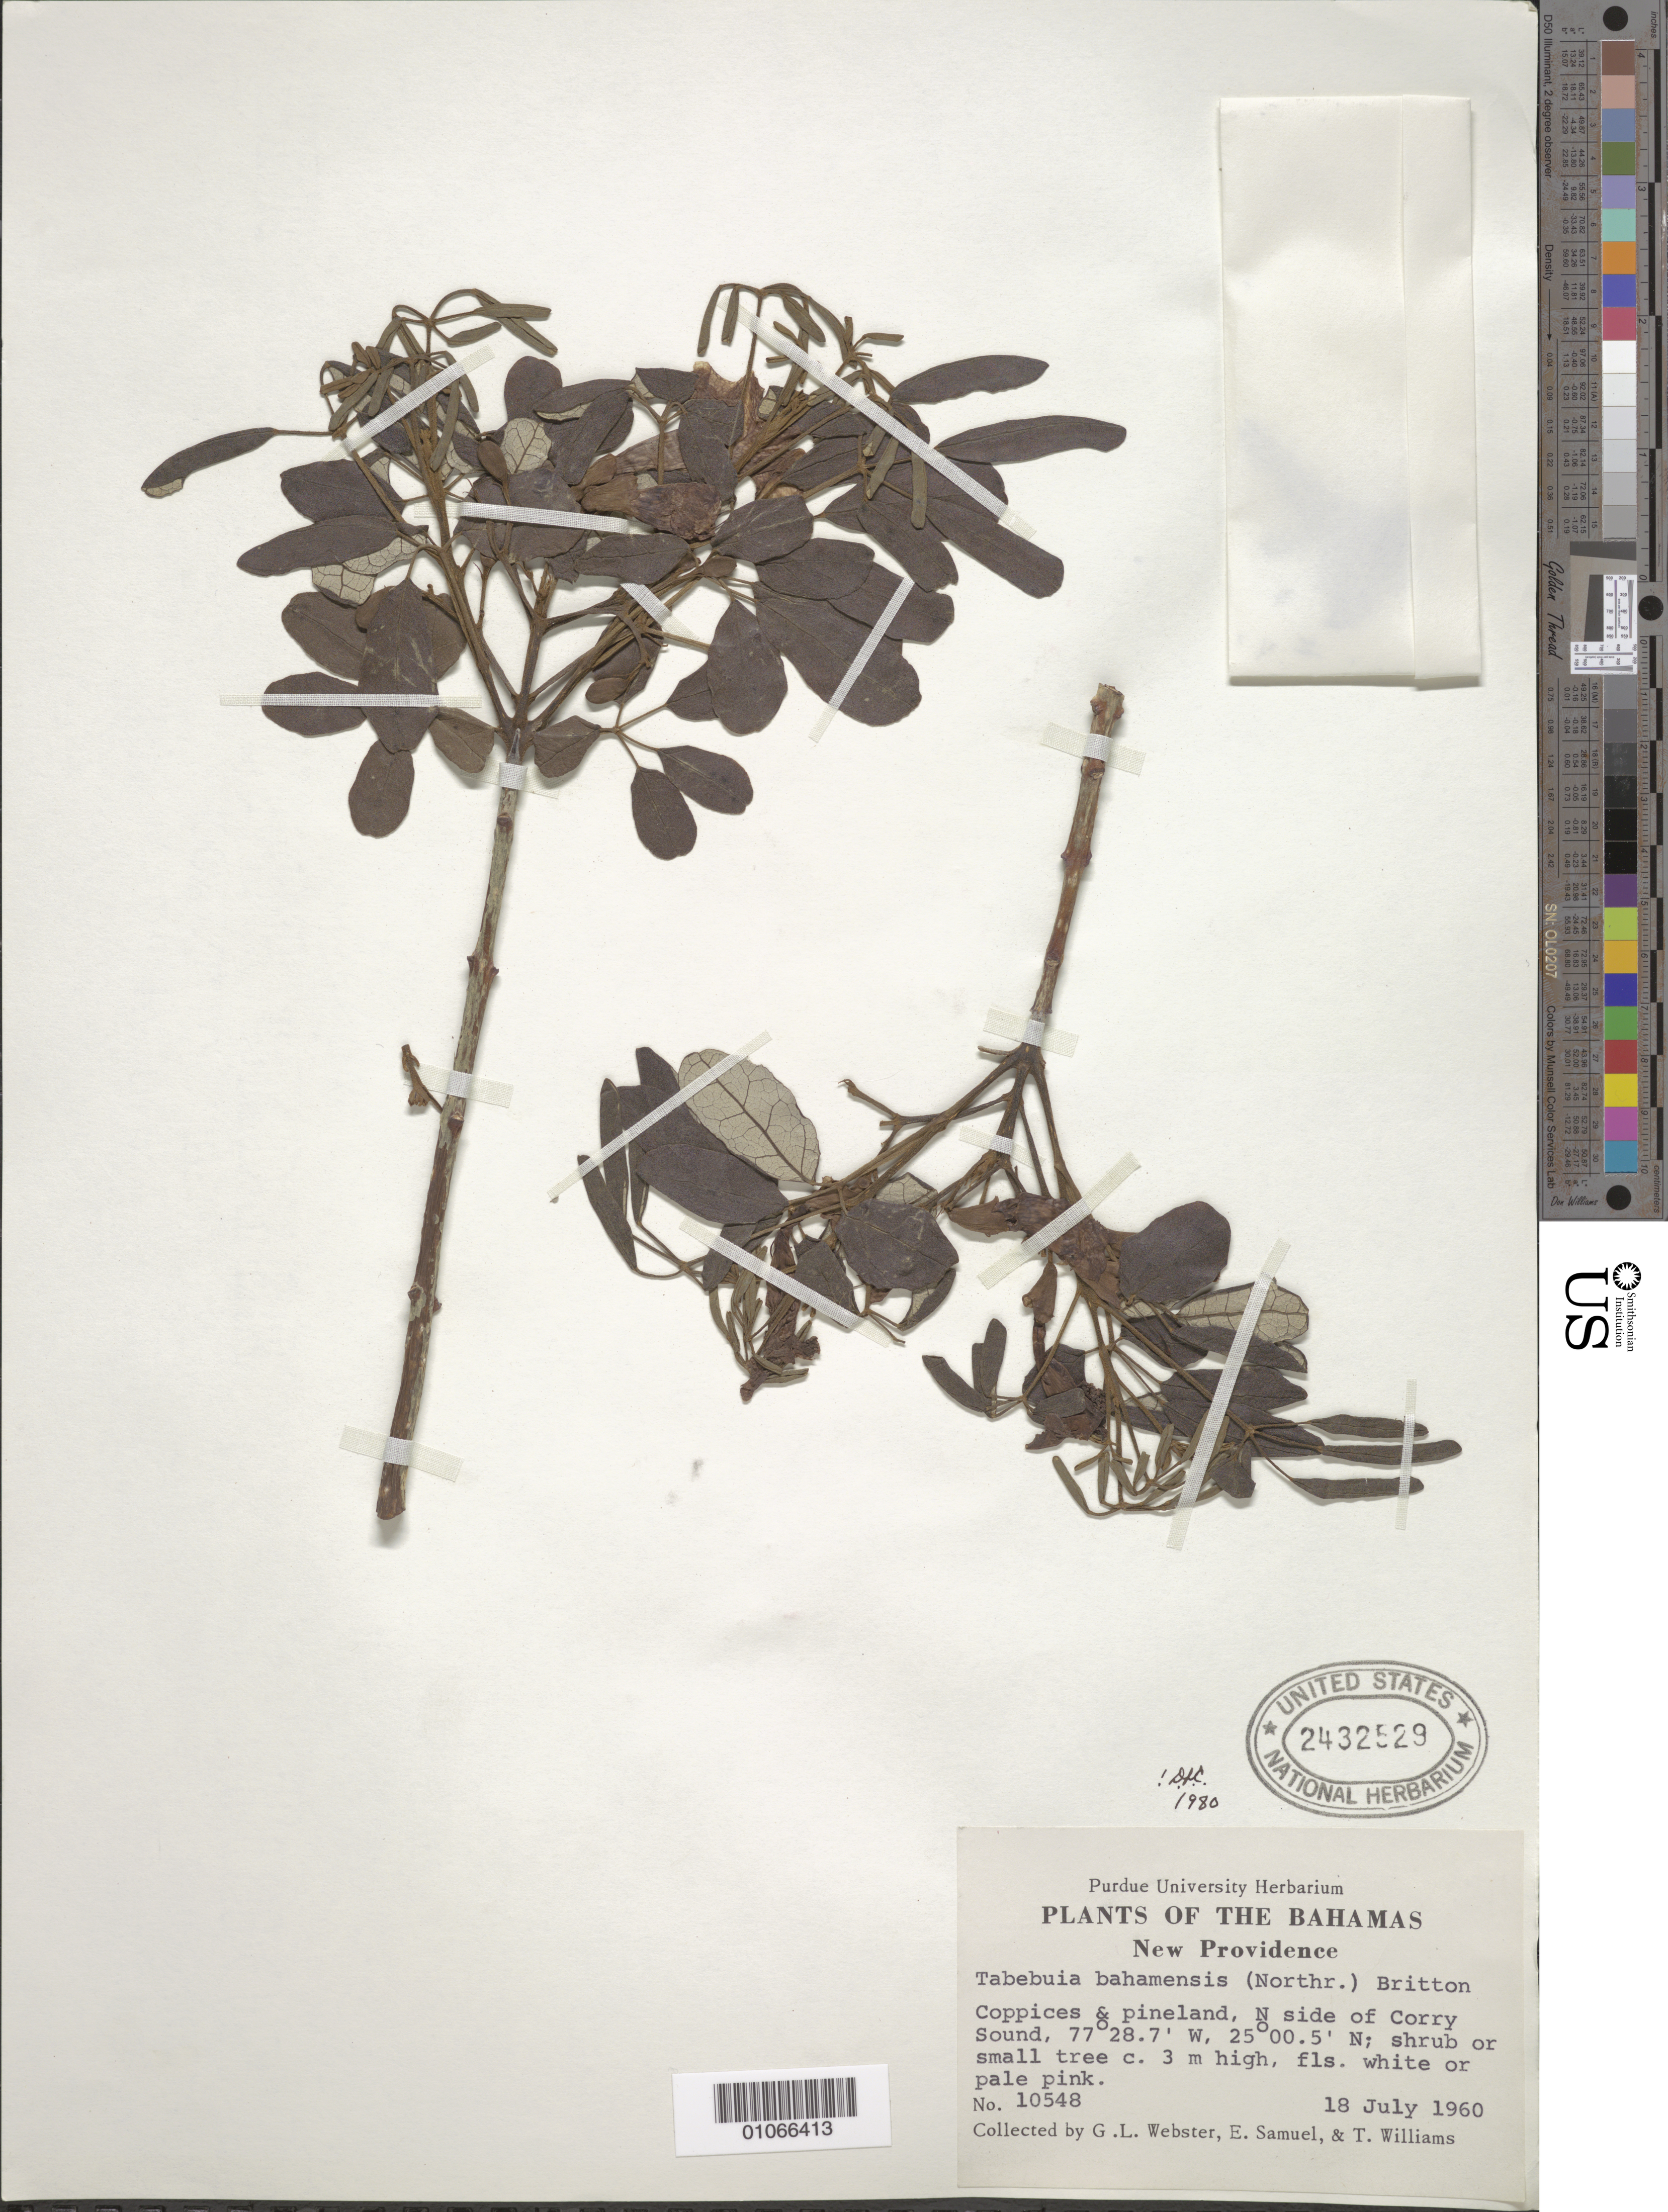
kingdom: Plantae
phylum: Tracheophyta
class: Magnoliopsida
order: Lamiales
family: Bignoniaceae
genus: Tabebuia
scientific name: Tabebuia bahamensis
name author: (Northr.) Britton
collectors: G. L. Webster, E. Samuel & T. Williams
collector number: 10548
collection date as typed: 18 Jul 1960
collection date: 1960-07-18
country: Bahamas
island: New Providence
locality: Coppices and pineland, north side of Corry Sound.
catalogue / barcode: US 2432529